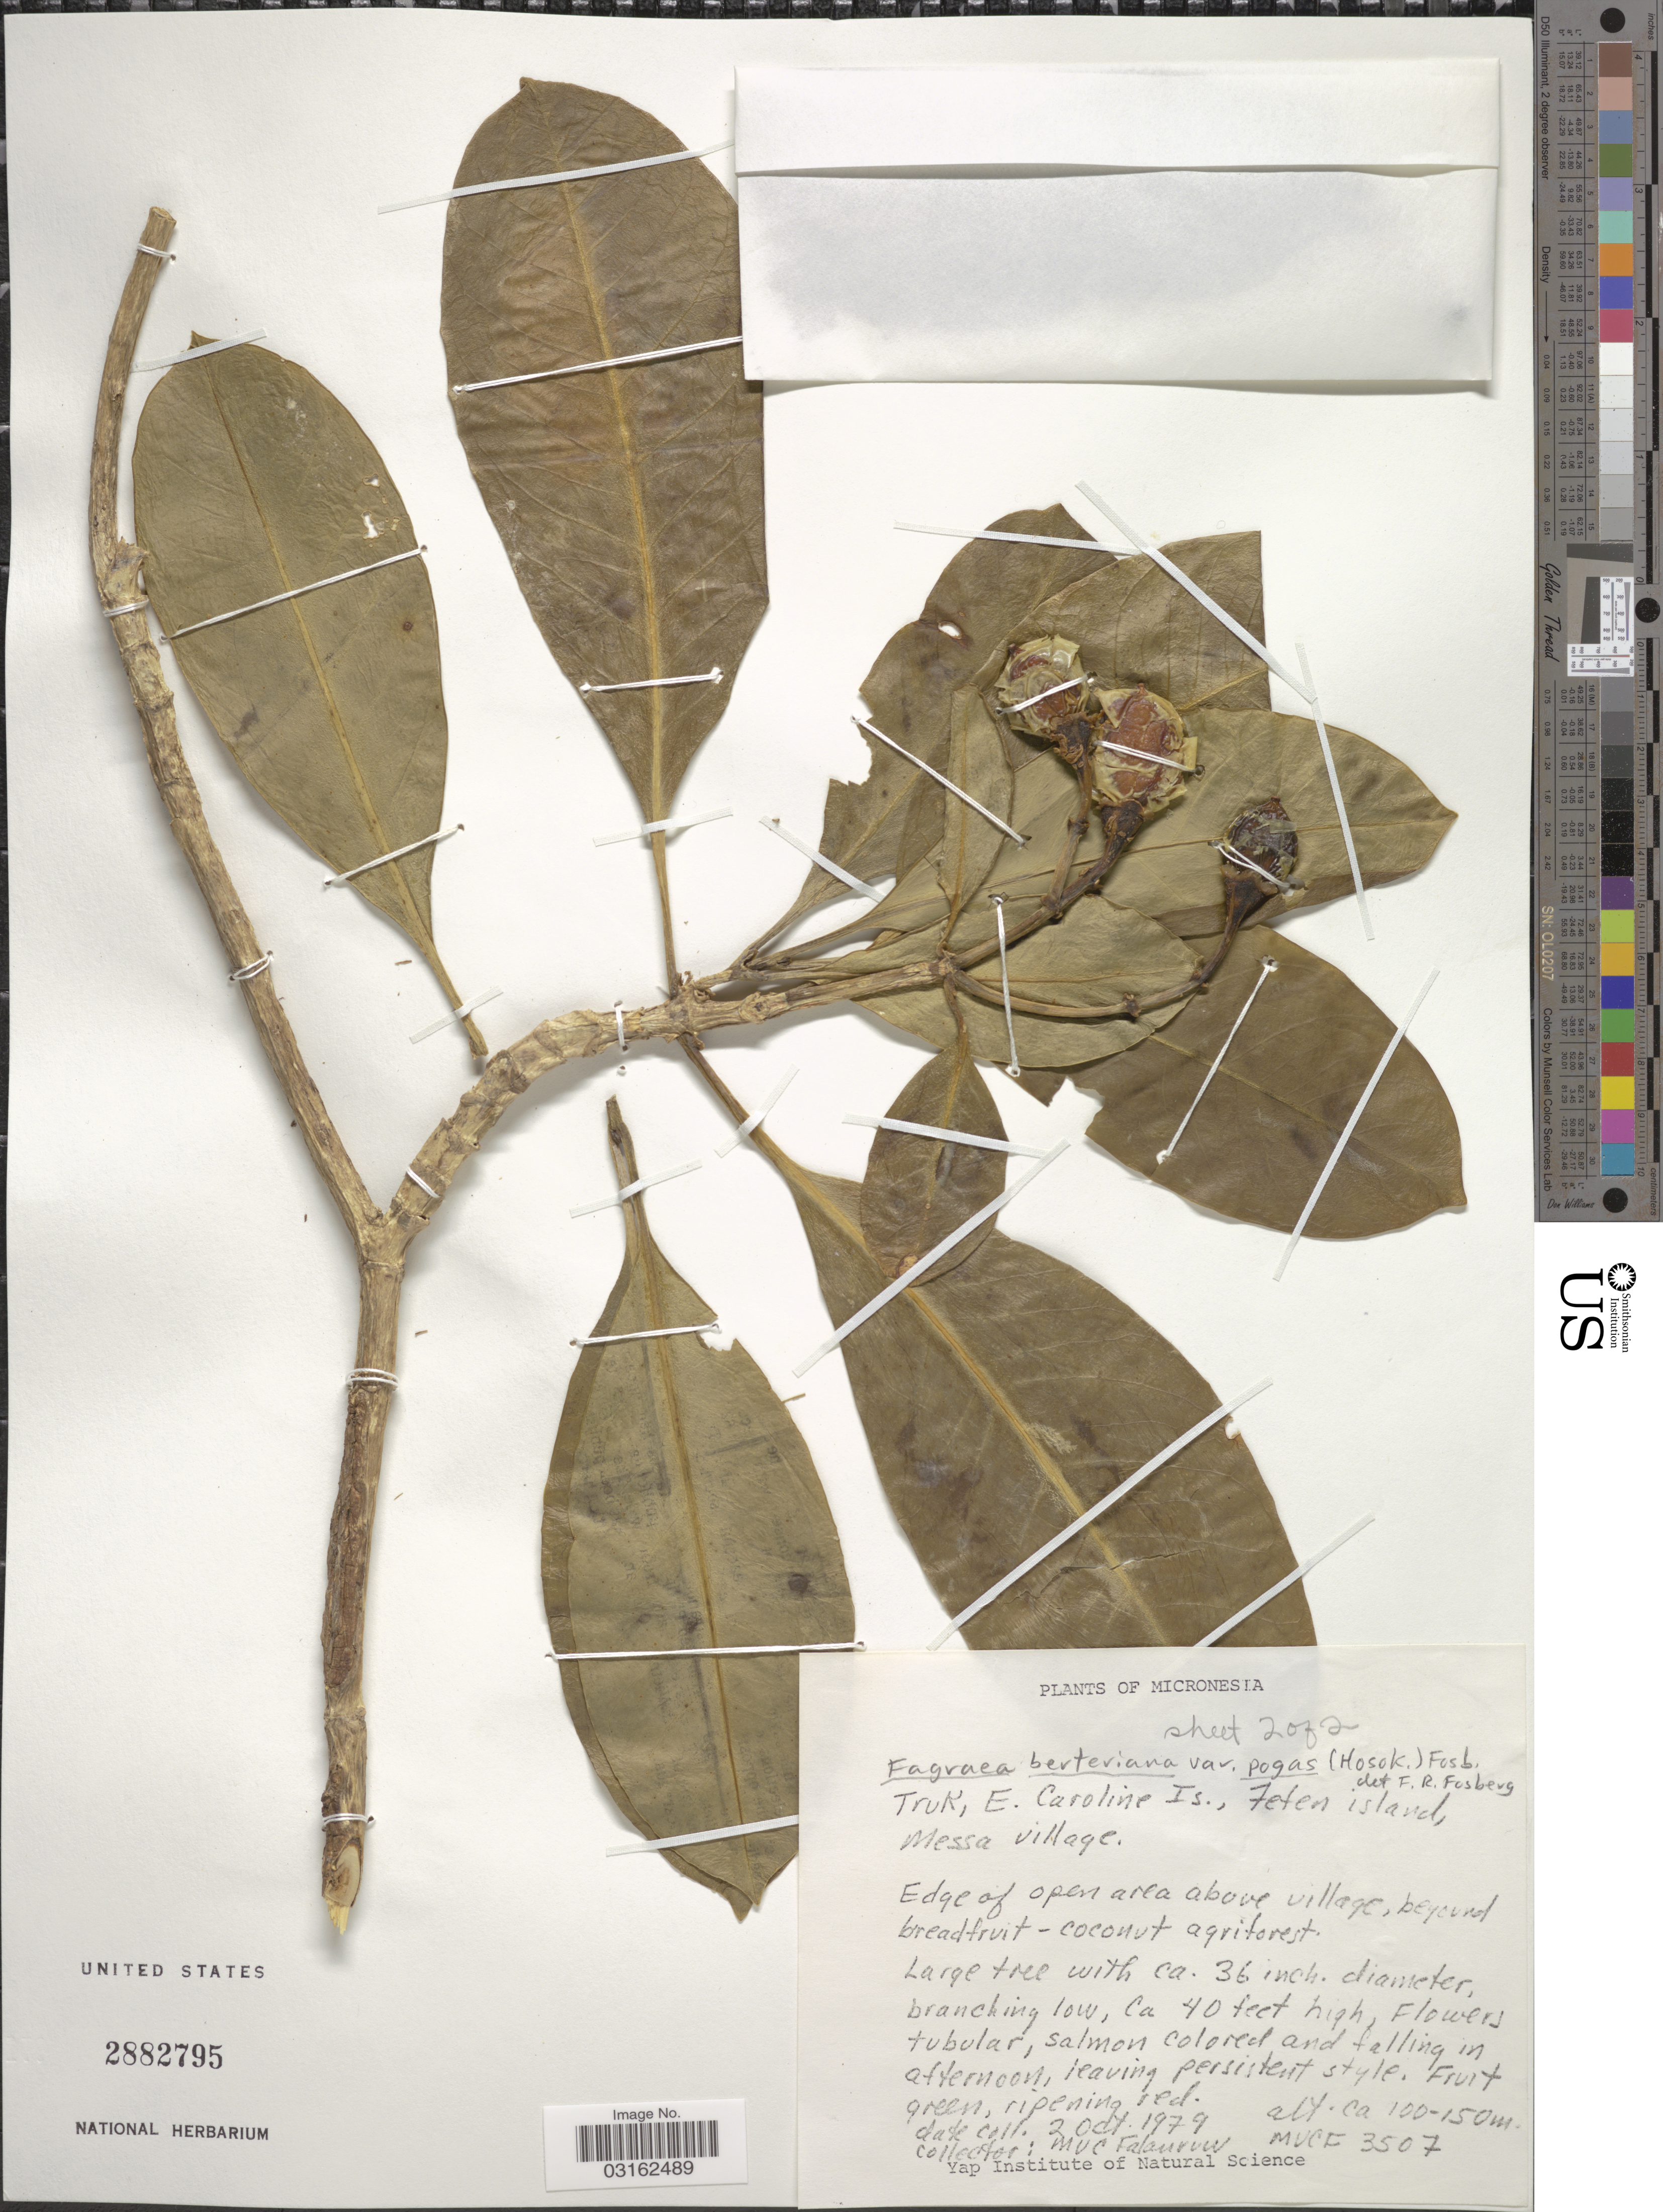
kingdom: Plantae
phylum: Tracheophyta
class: Magnoliopsida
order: Gentianales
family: Gentianaceae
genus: Fagraea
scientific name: Fagraea berteroana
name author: A. Gray ex Benth.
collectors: M. V. Falanruw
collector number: MVCF3507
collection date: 1979-10-02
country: Micronesia, Federated States of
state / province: Truk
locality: Micronesia. E. Caroline Is., Fefen island, Messa village.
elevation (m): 100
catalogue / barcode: US 2882795